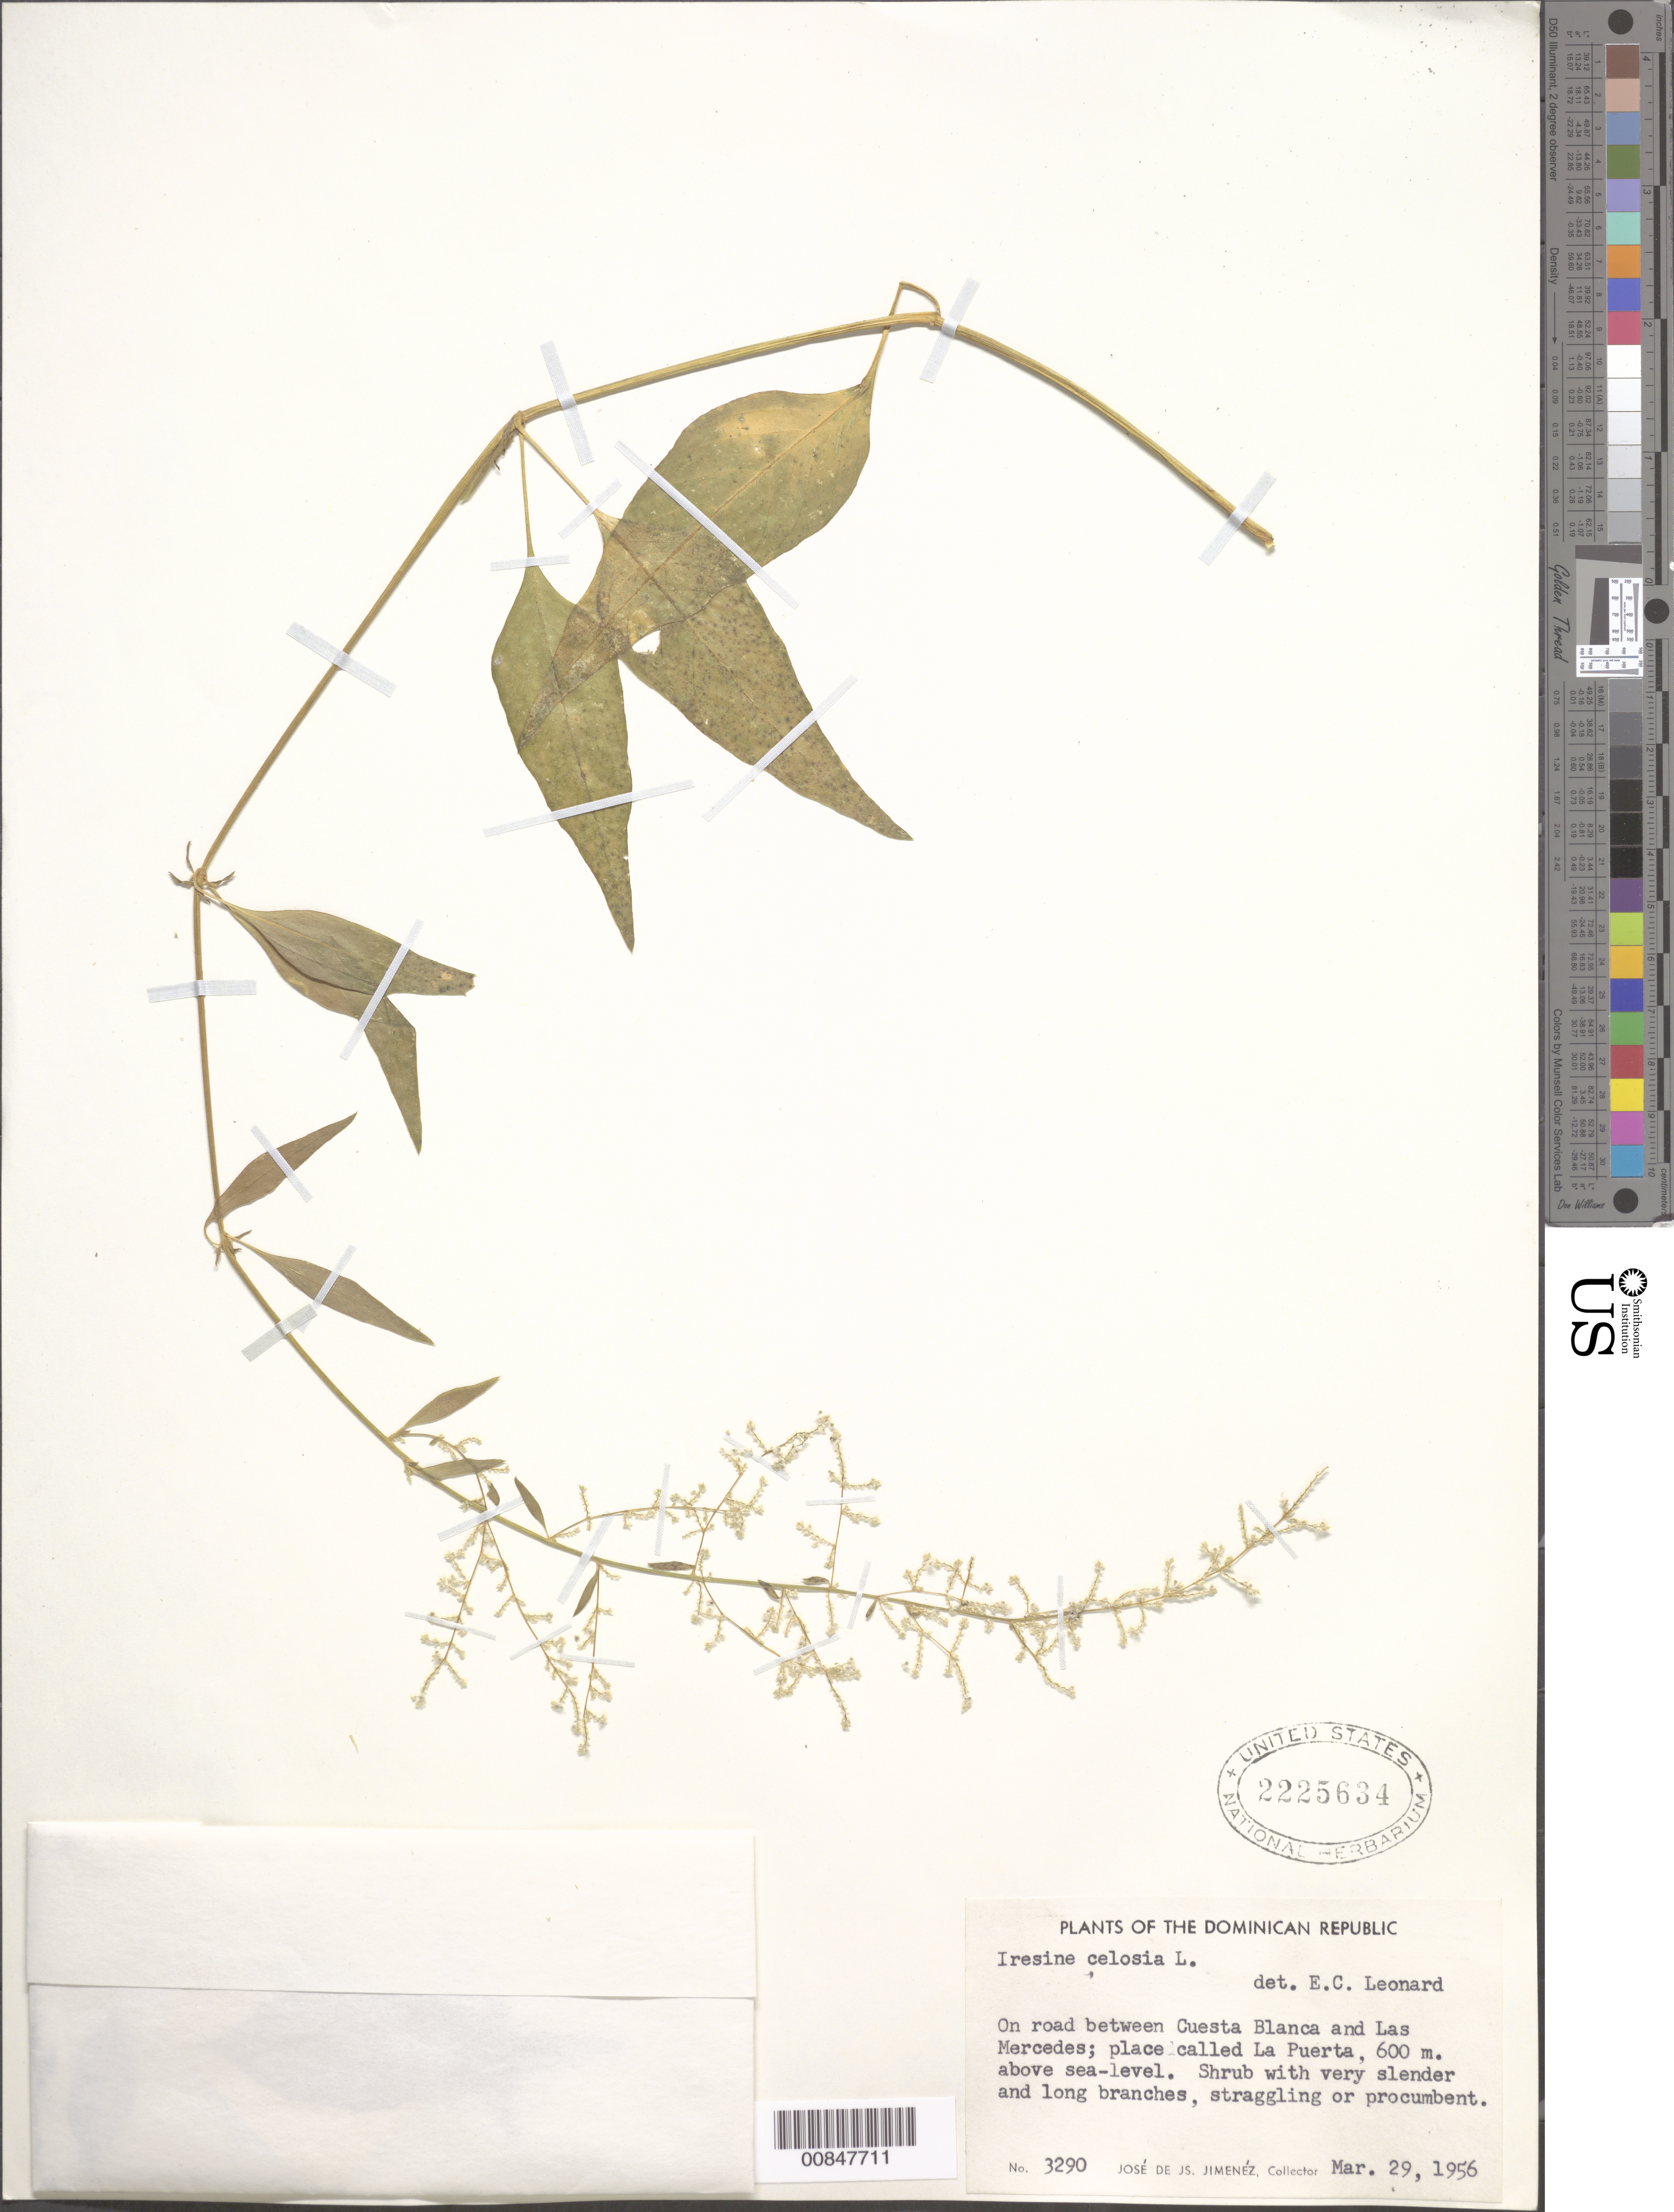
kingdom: Plantae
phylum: Tracheophyta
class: Magnoliopsida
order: Caryophyllales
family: Amaranthaceae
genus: Iresine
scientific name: Iresine diffusa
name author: Humb. & Bonpl. ex Willd.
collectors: J. J. Jiménez Almonte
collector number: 3290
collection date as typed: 29 Mar 1956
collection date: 1956-03-29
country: Dominican Republic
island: Hispaniola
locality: On road between Cuesta Blanca and Las Mercedes; place called La Puerta.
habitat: On road.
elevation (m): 600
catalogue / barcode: US 2225634